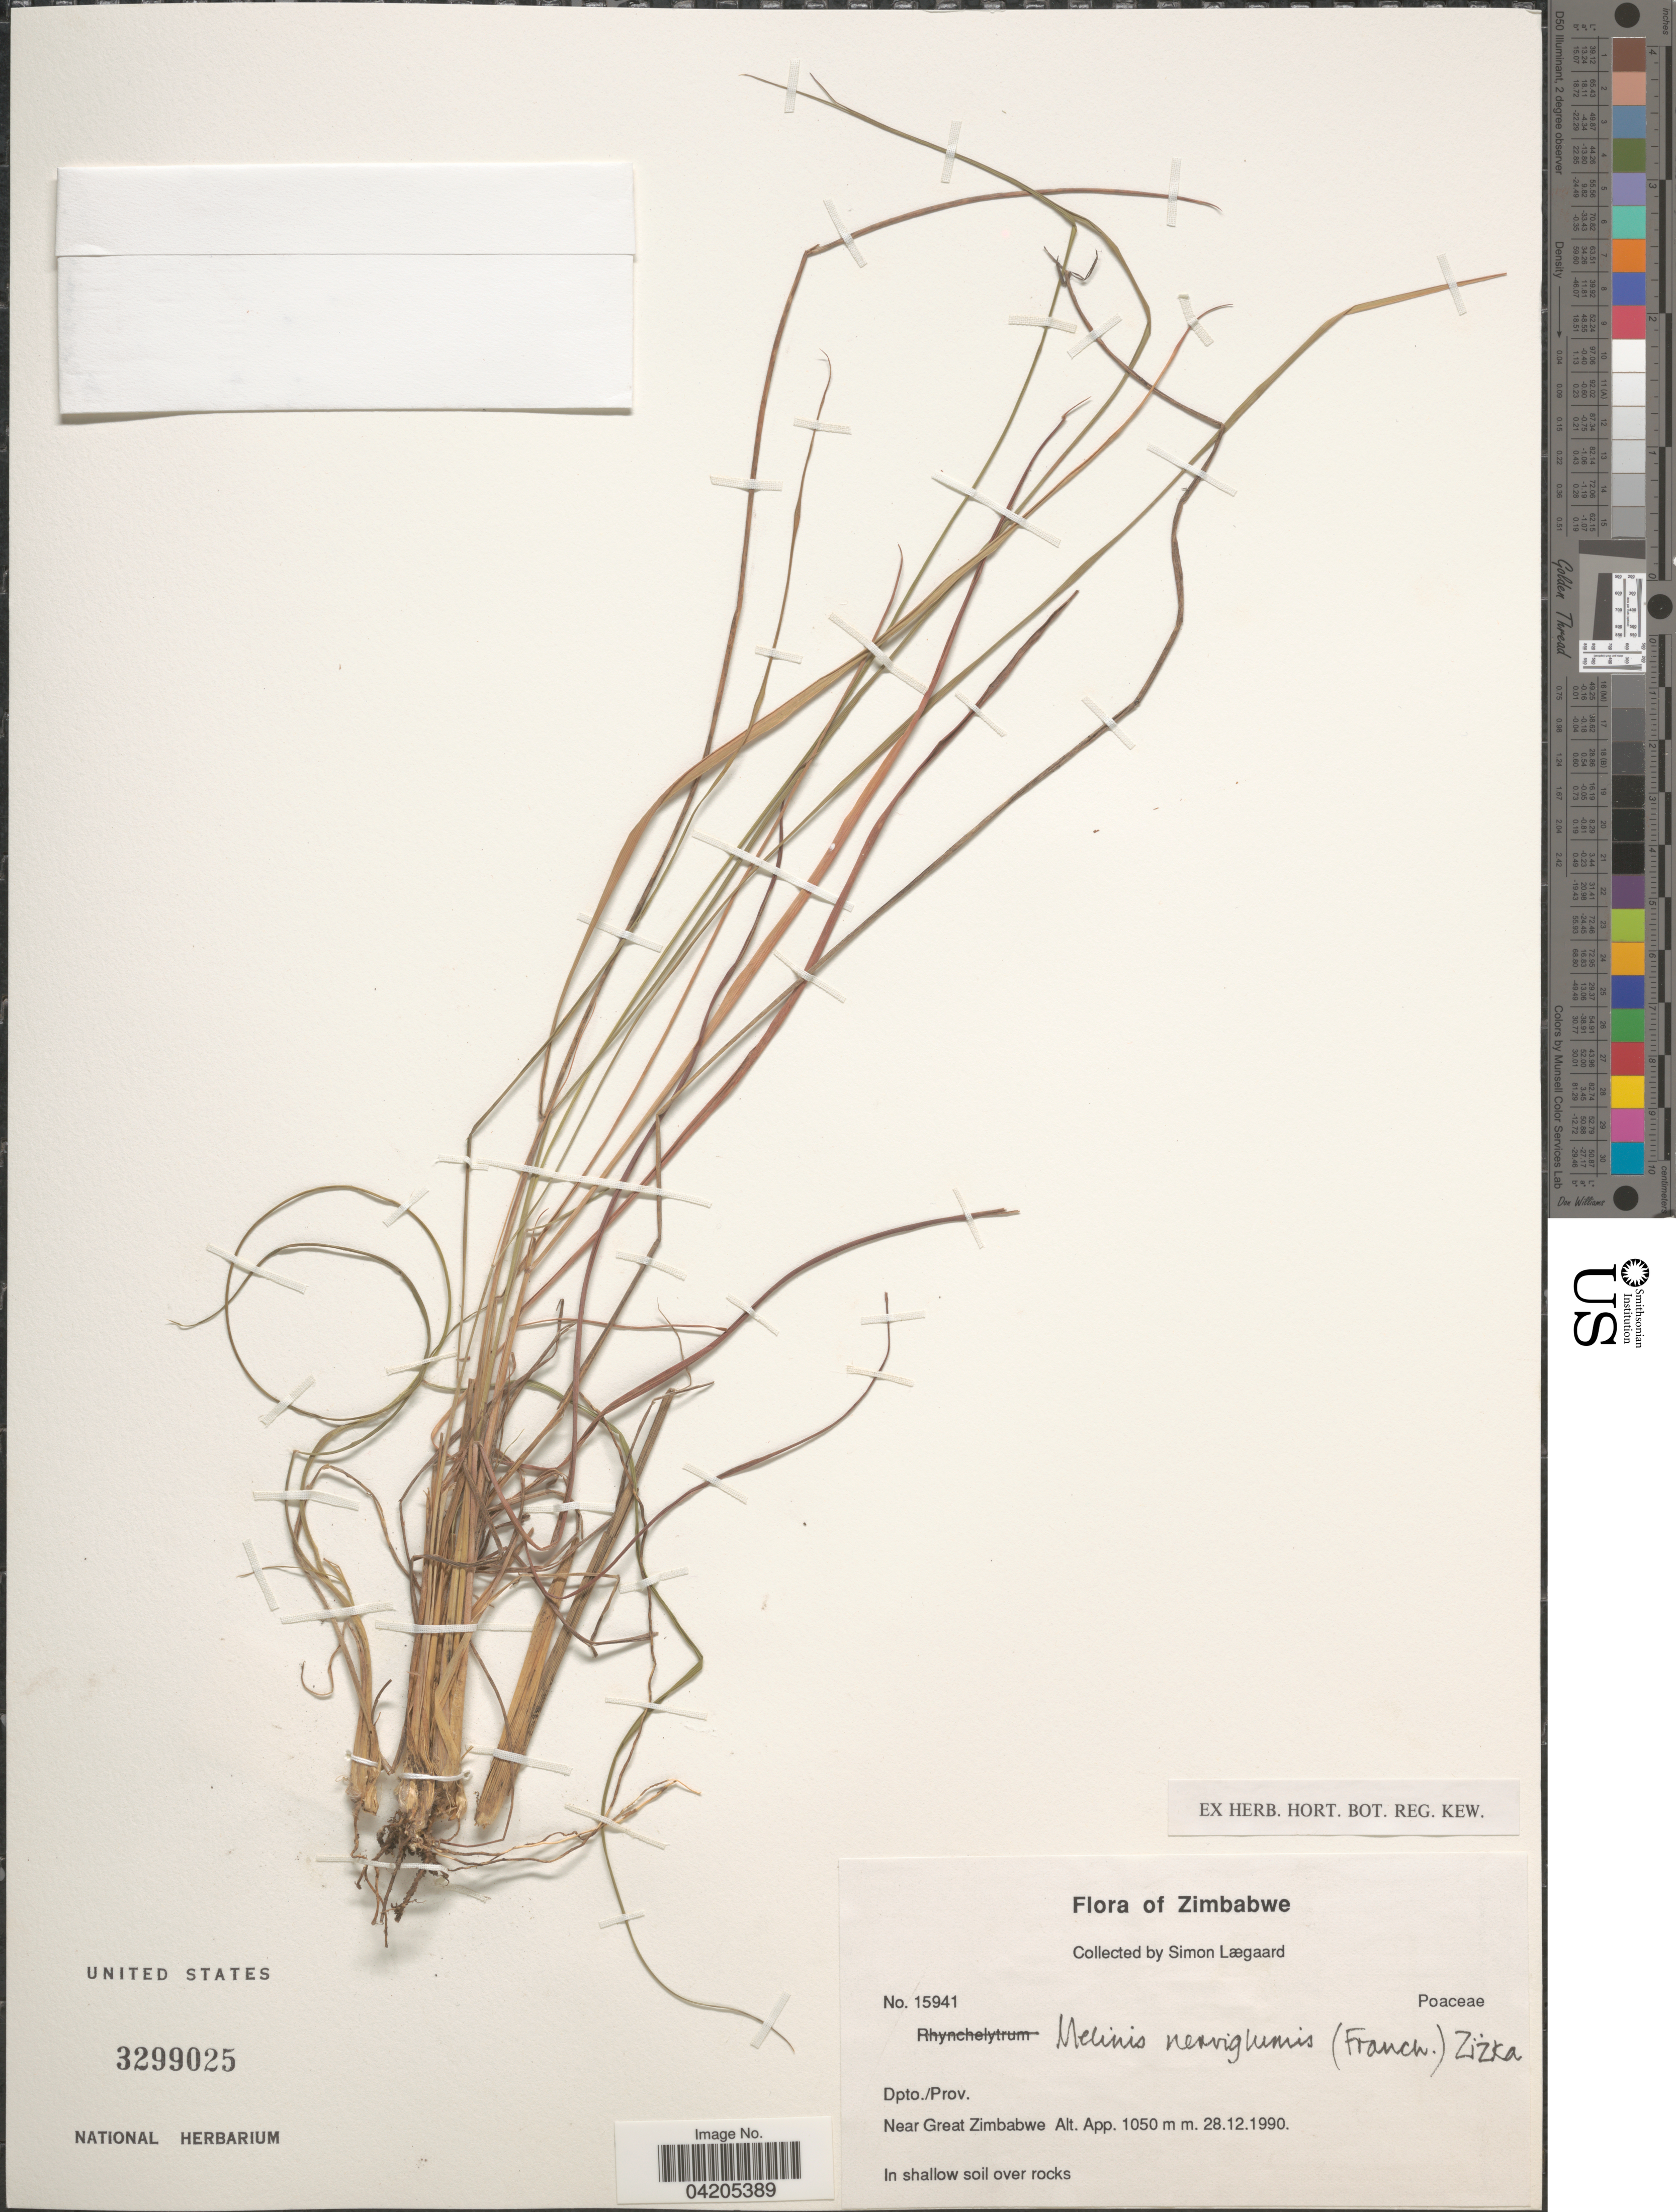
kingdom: Plantae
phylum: Tracheophyta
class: Liliopsida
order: Poales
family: Poaceae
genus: Melinis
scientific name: Melinis nerviglumis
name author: (Franch.) Zizka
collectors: S. Lægaard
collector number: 15941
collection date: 1990-12-28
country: Zimbabwe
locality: Dpto./Prov. Near Great Zimbabwe.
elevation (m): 1050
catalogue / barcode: US 3299025